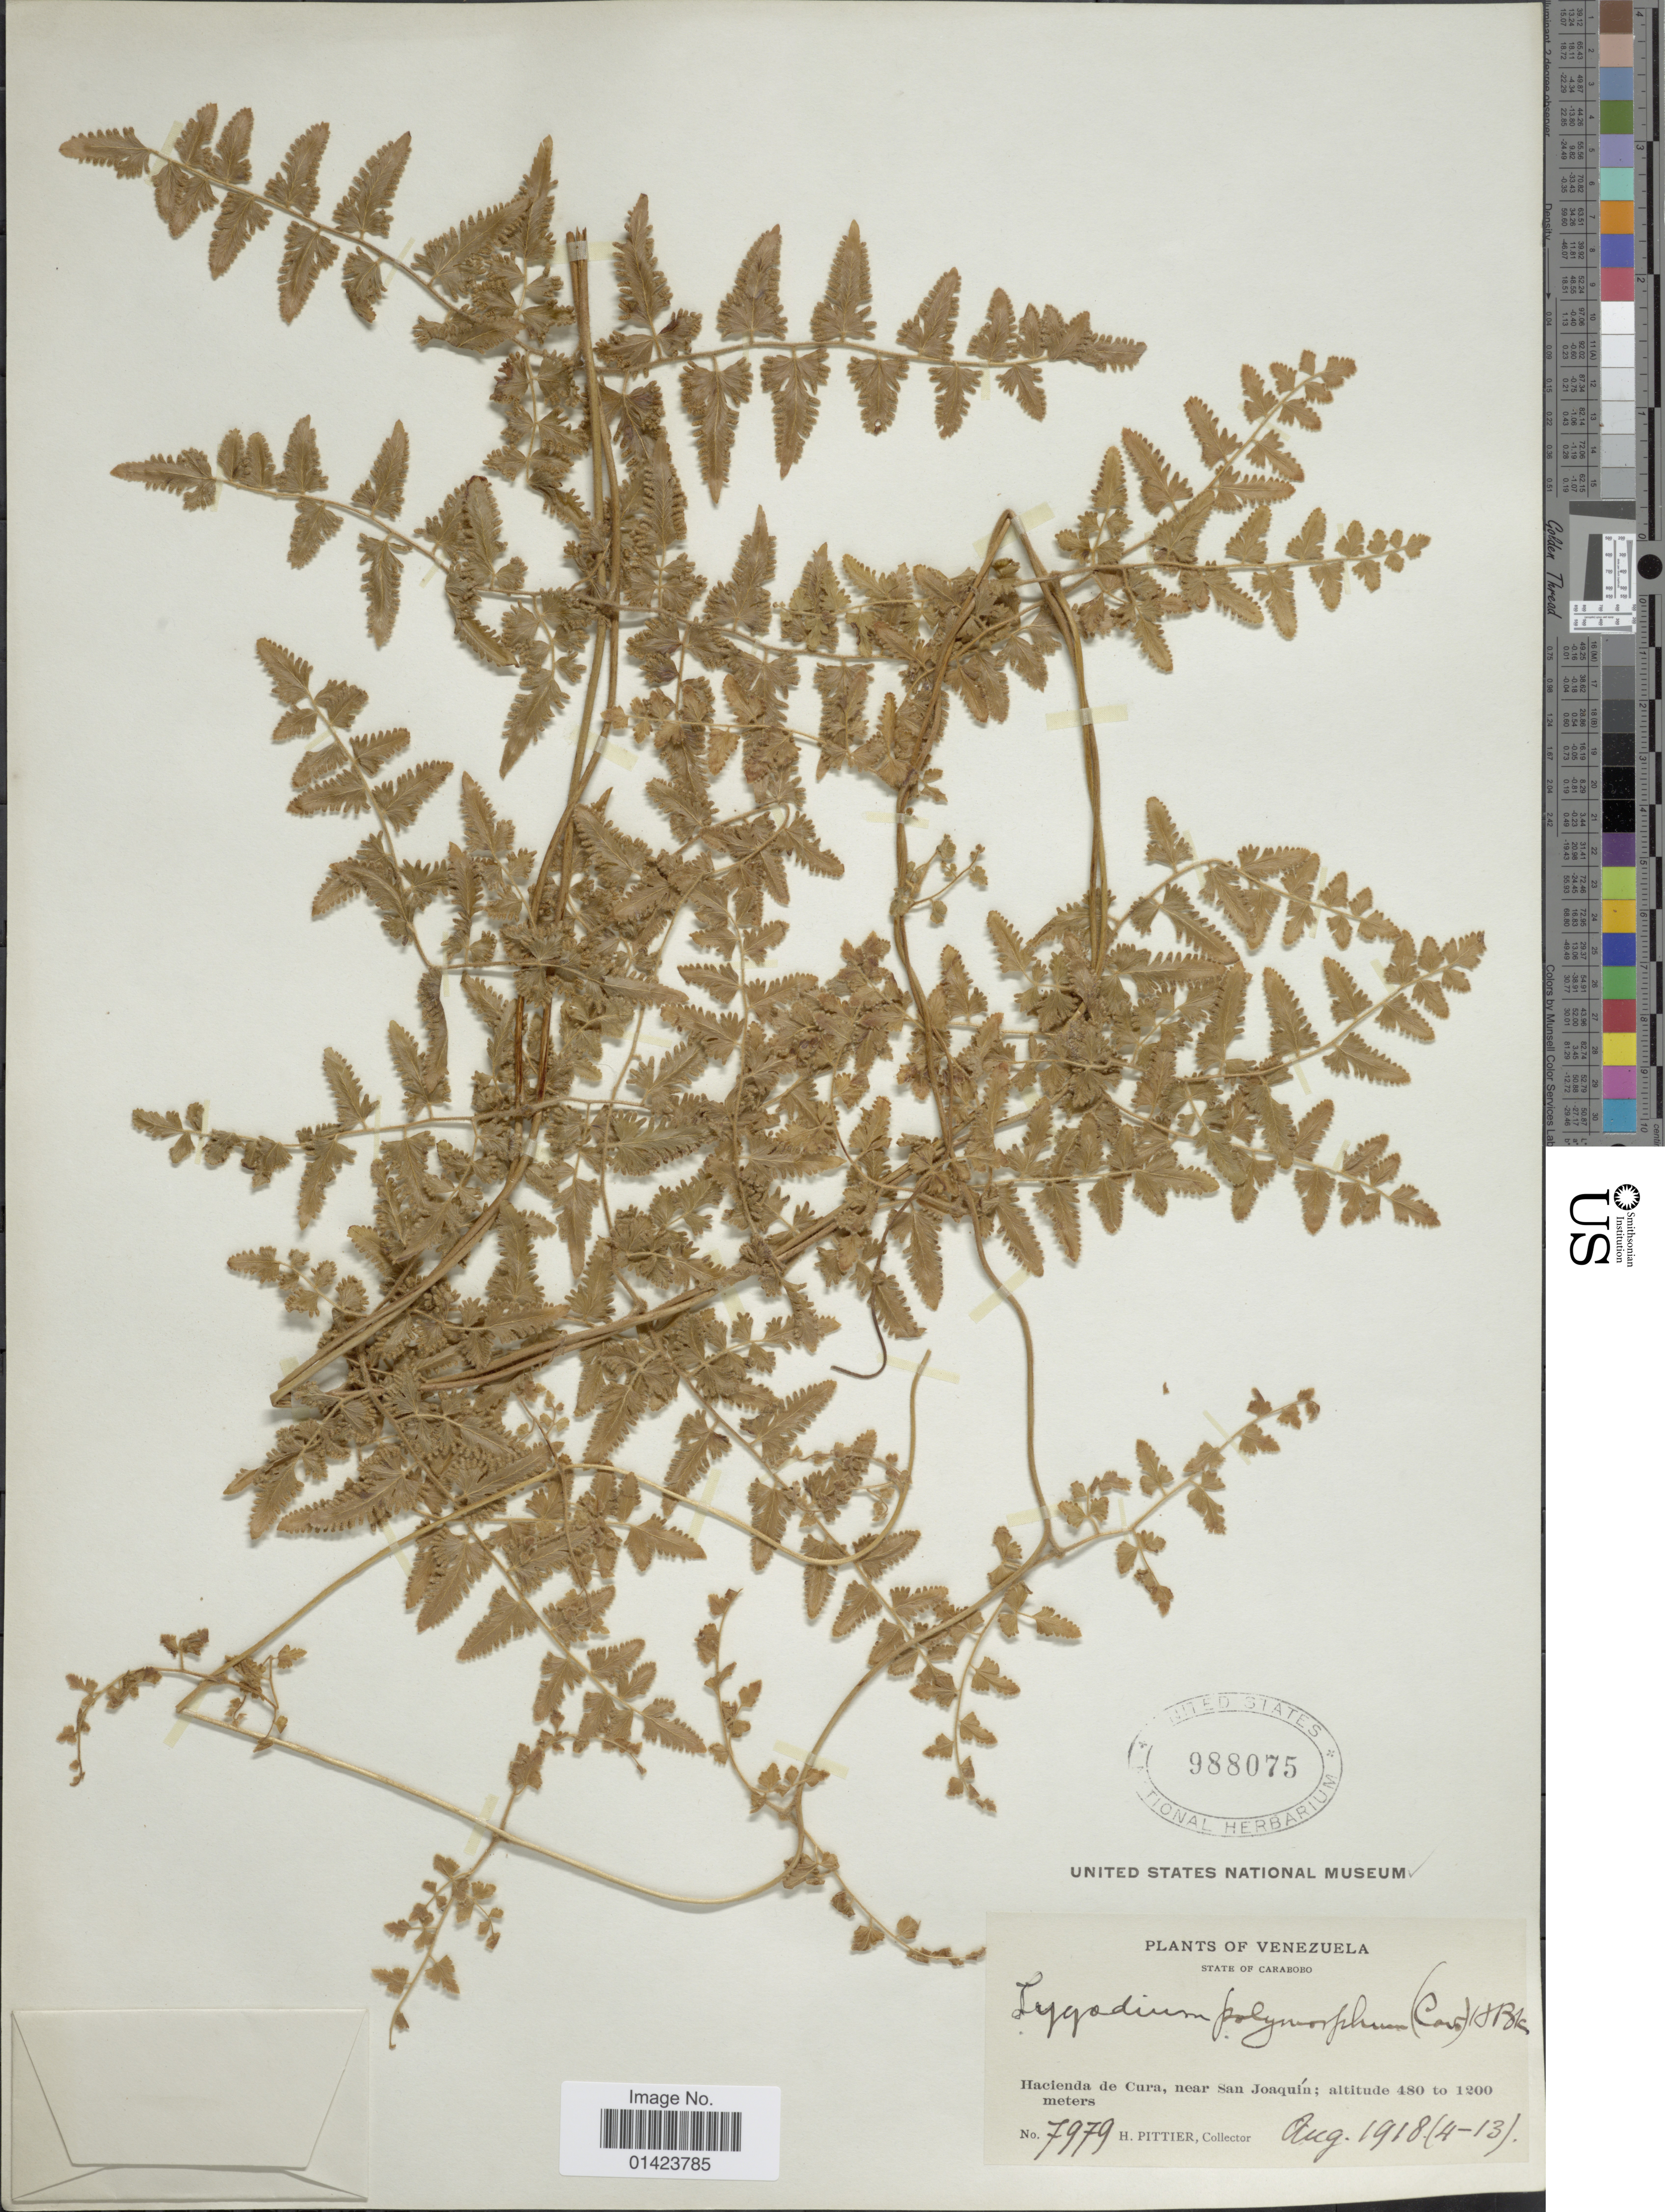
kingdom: Plantae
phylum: Tracheophyta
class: Polypodiopsida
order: Schizaeales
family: Lygodiaceae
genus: Lygodium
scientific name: Lygodium venustum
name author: Sw.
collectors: H. F. Pittier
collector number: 7979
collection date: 1918-08-04/1918-08-13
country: Venezuela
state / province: Carabobo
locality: State of Carabobo, Hacienda de Cura, near San Joaquín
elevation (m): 480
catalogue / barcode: US 988075